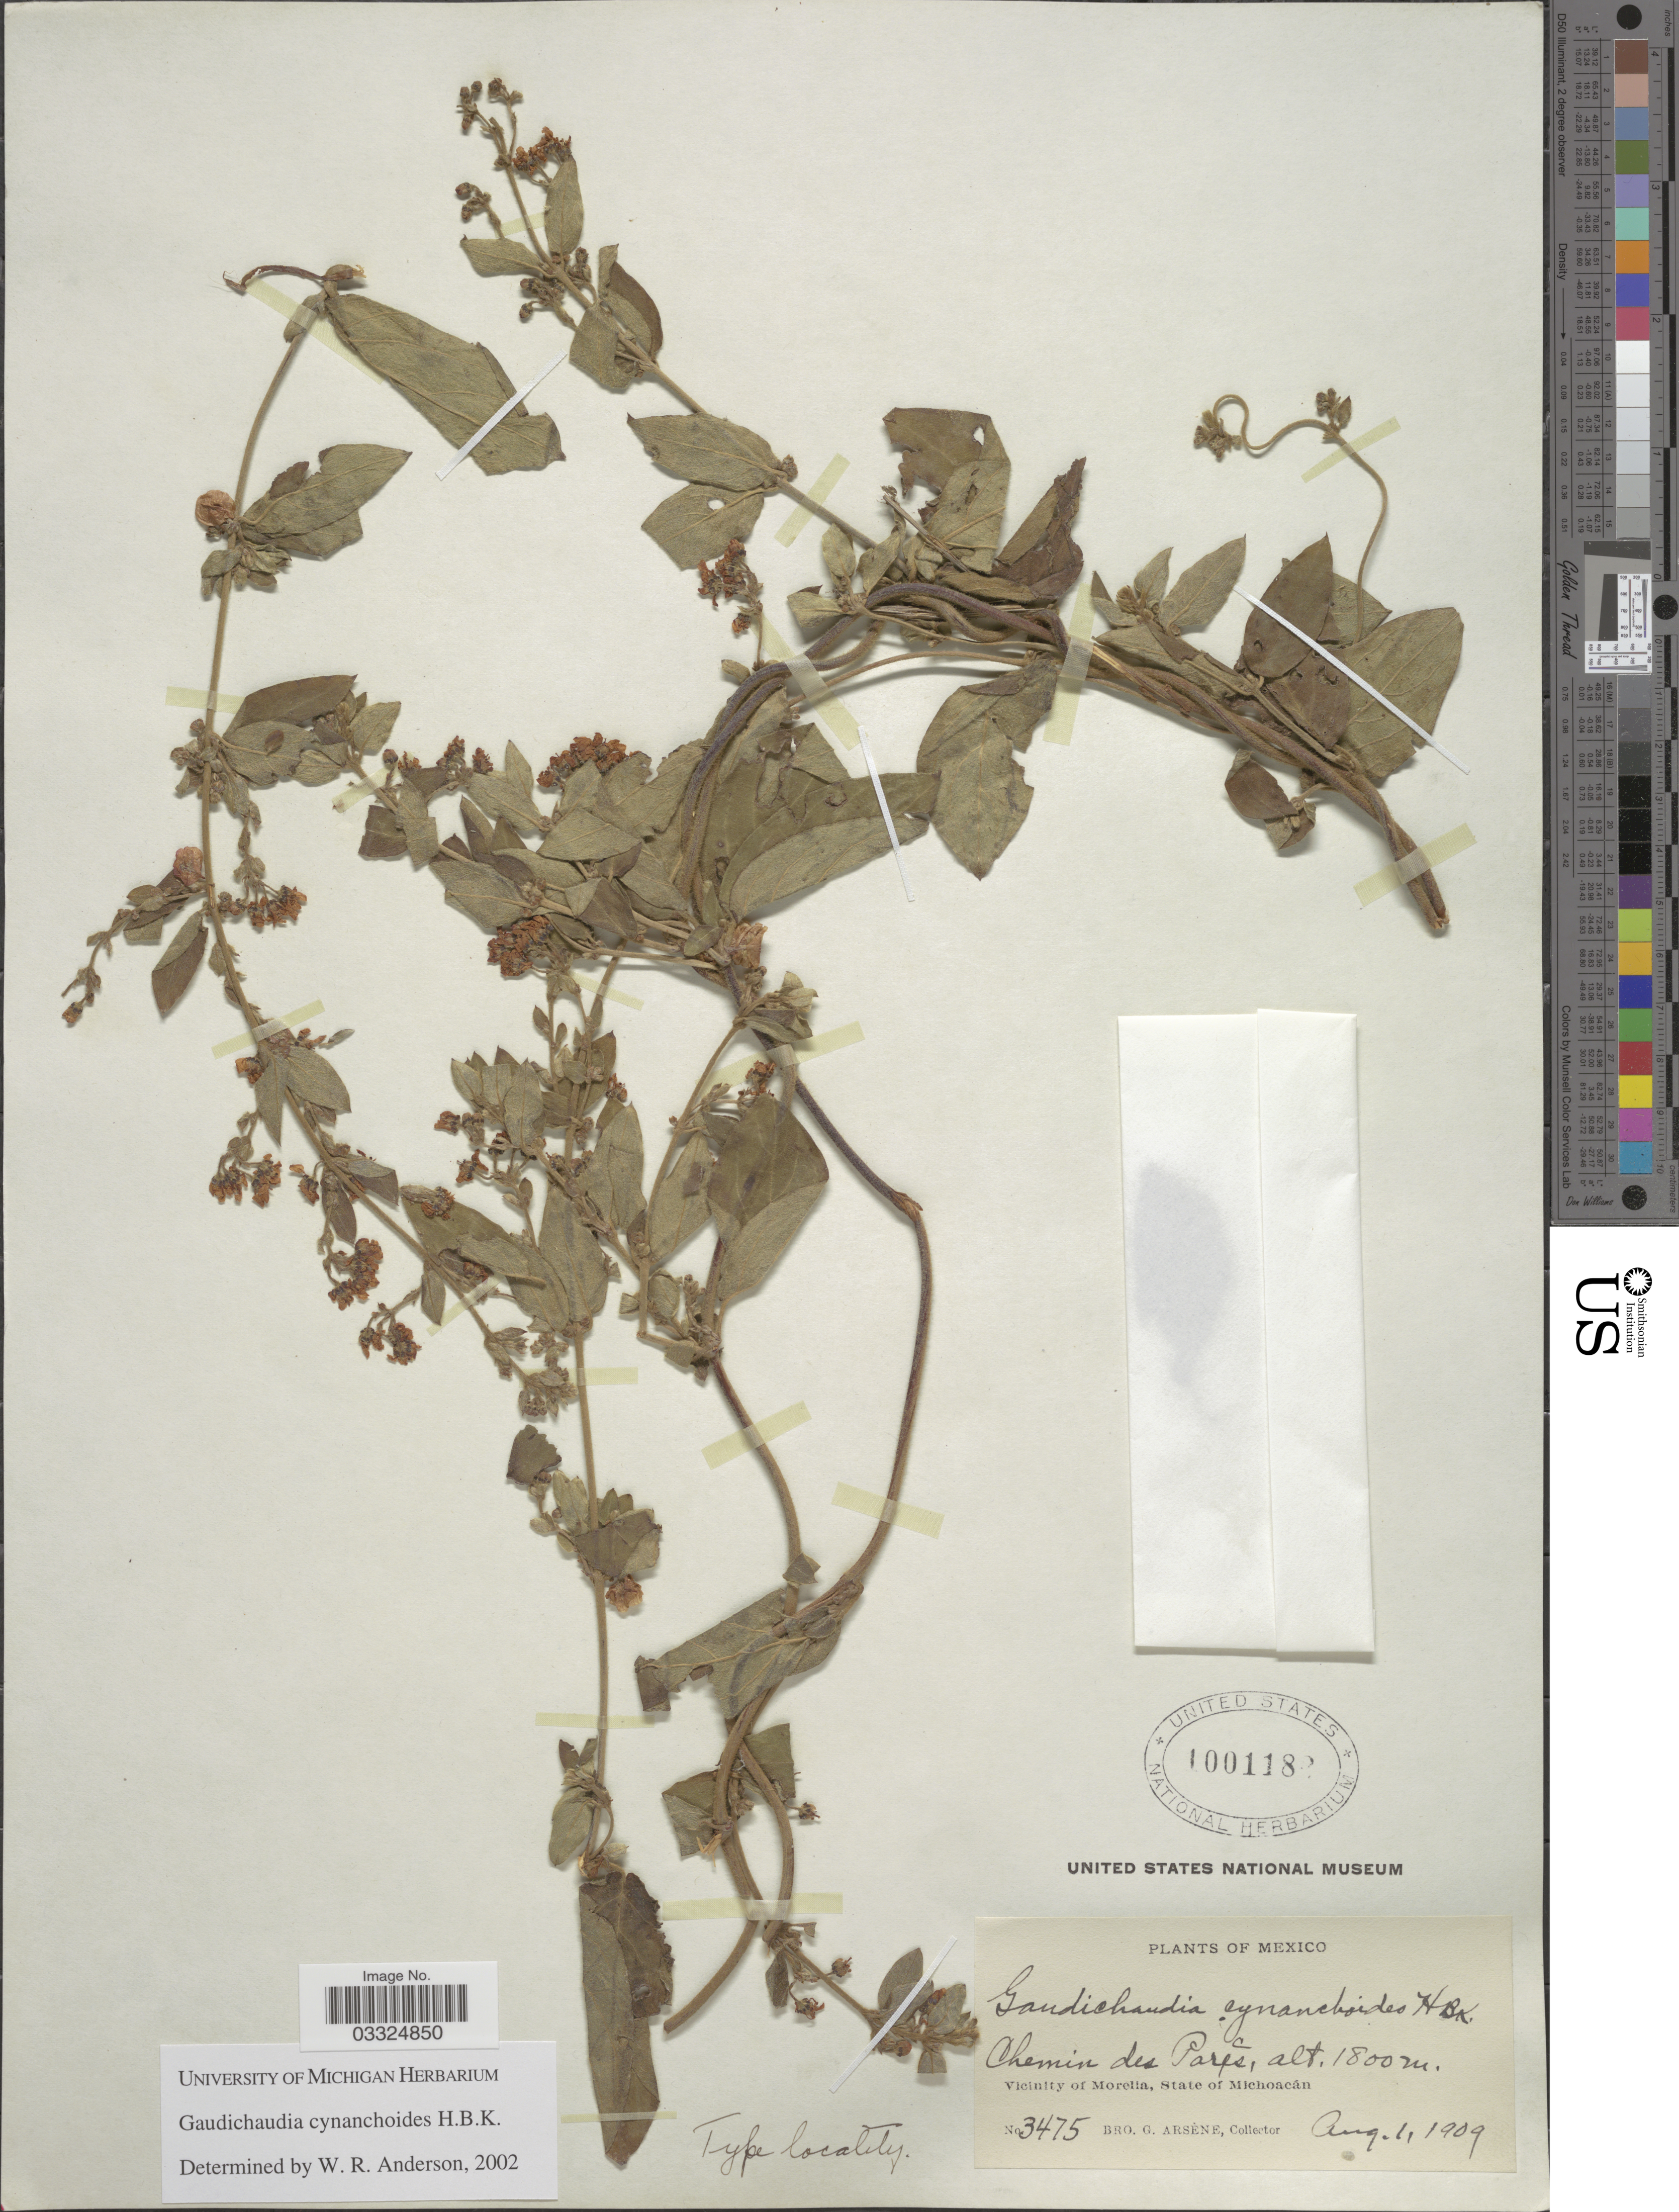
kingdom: Plantae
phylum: Tracheophyta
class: Magnoliopsida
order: Malpighiales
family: Malpighiaceae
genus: Gaudichaudia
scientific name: Gaudichaudia cynanchoides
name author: Kunth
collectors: Bro. G. Arsène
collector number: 3475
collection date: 1909-08-01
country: Mexico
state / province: Michoacán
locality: Vicinity of Morelia.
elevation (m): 1800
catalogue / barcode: US 1001182